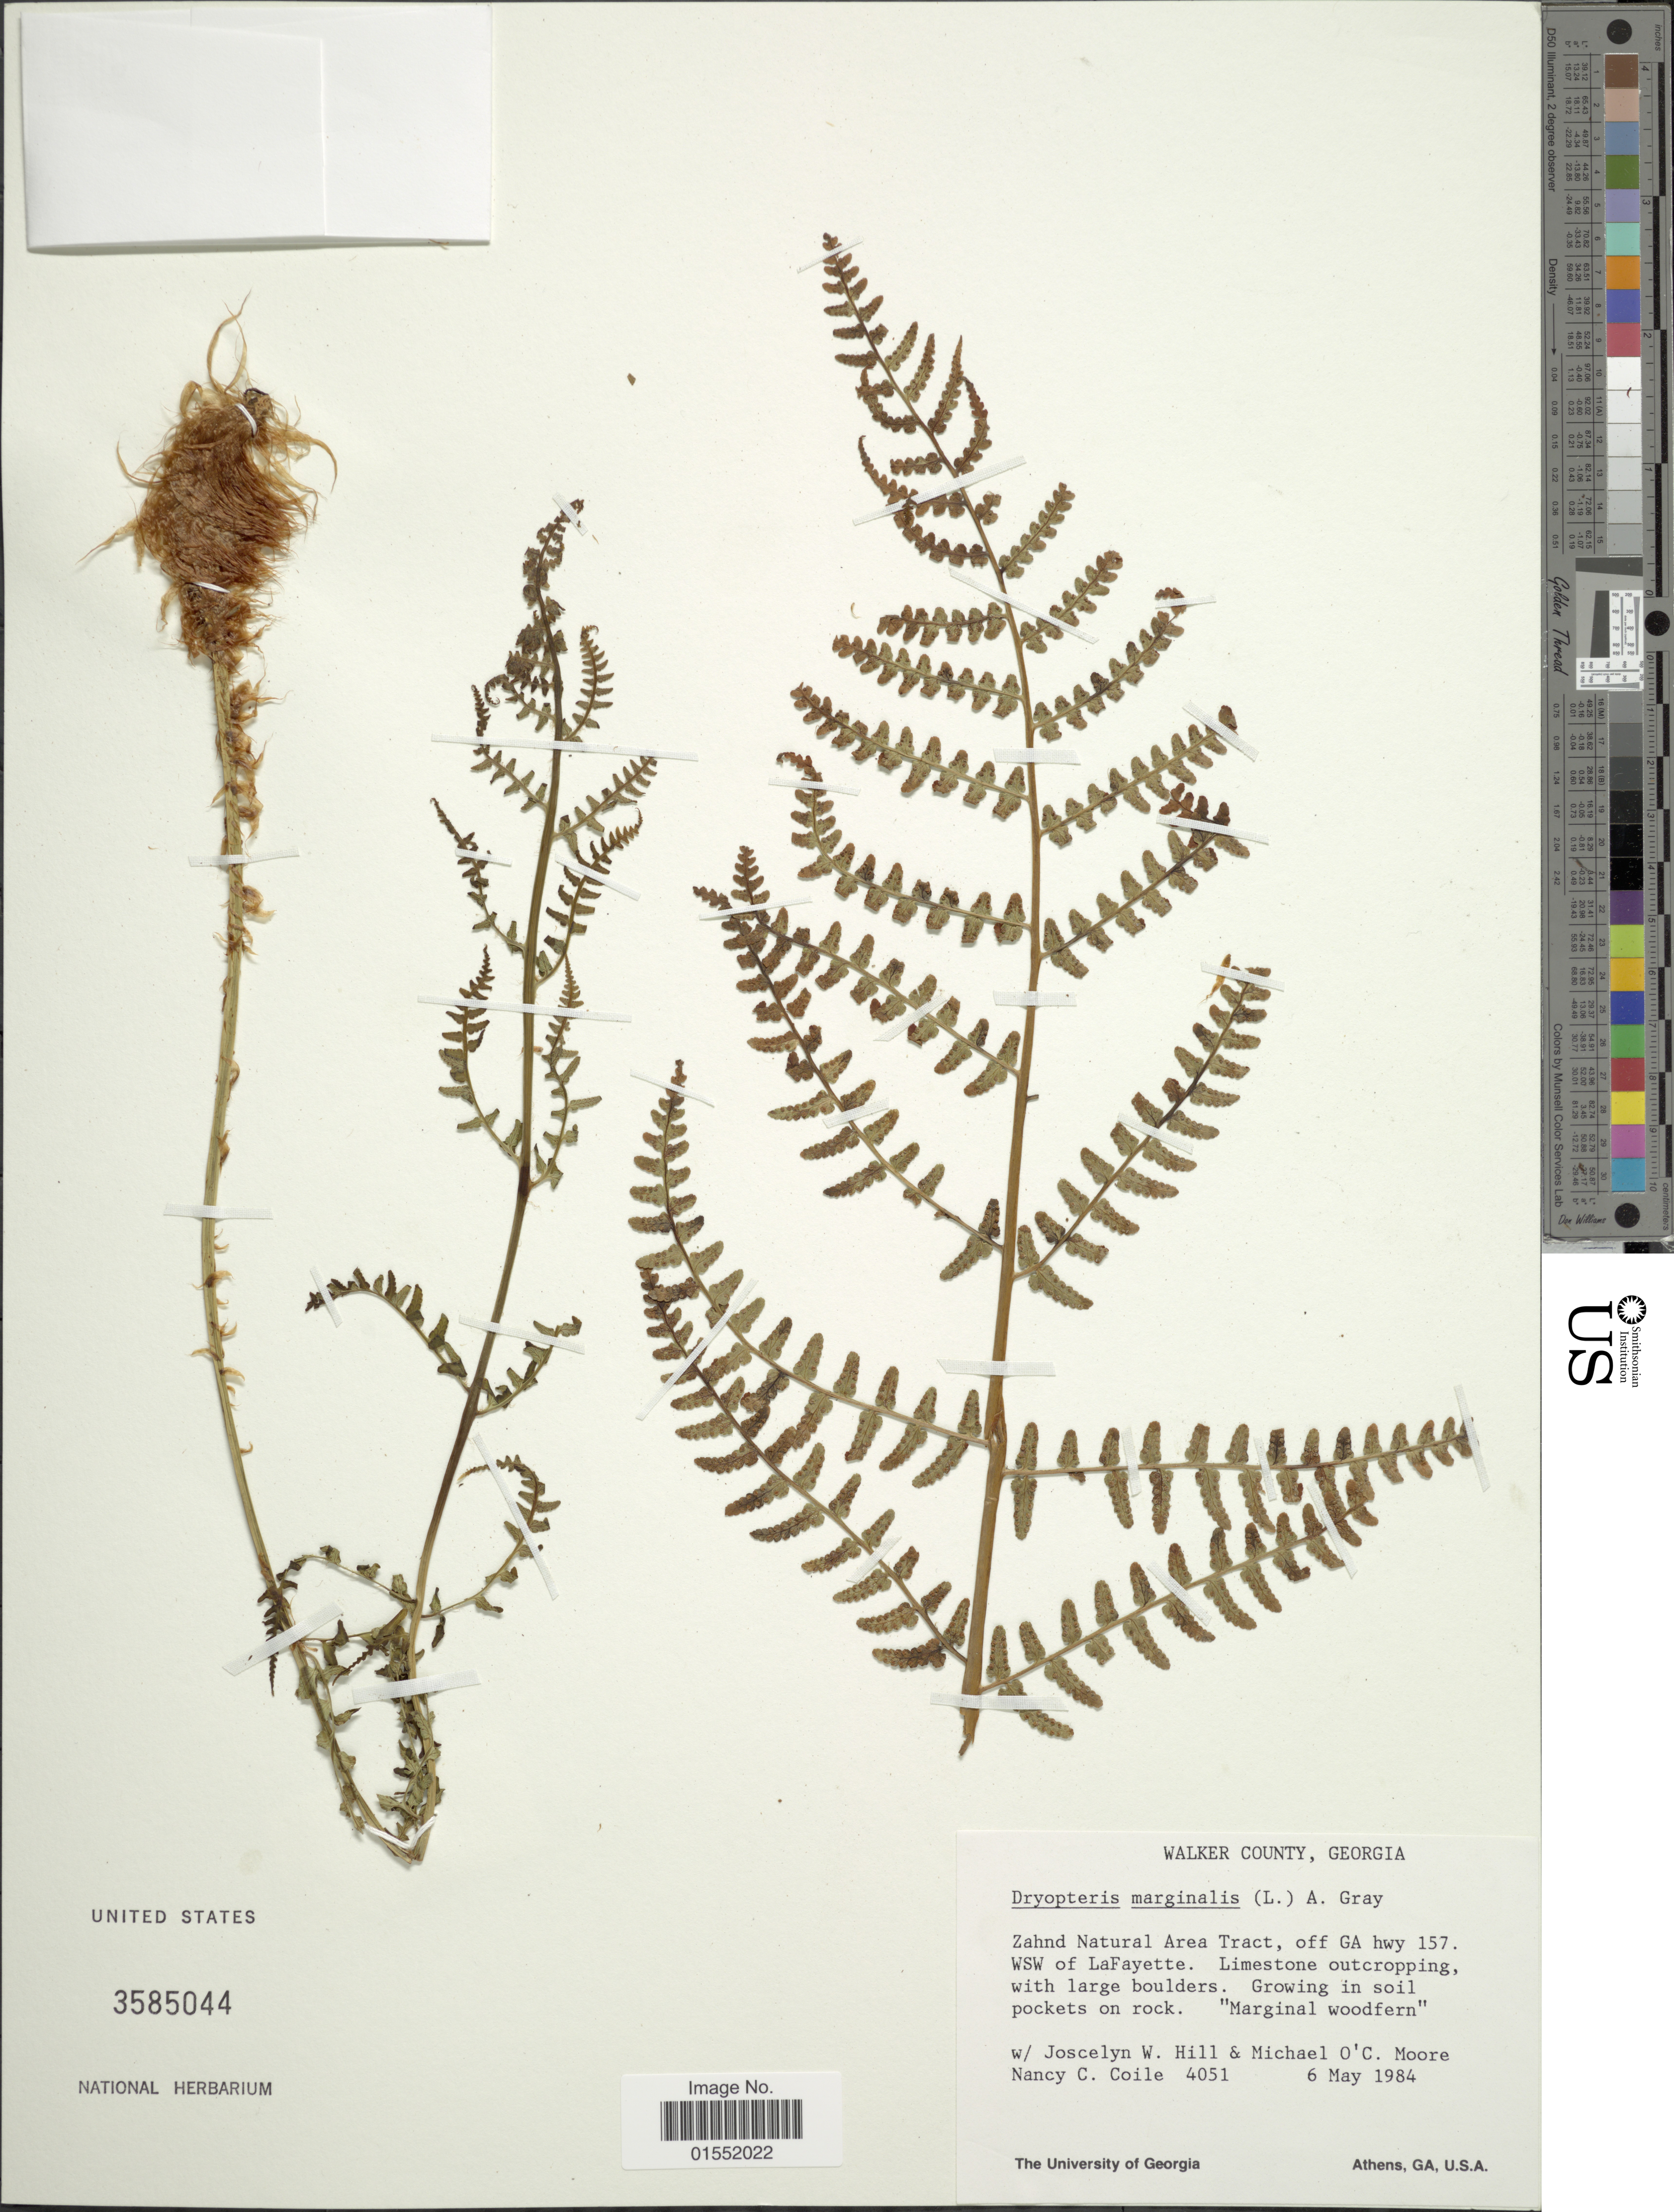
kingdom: Plantae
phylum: Tracheophyta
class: Polypodiopsida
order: Polypodiales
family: Dryopteridaceae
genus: Dryopteris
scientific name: Dryopteris marginalis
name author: (L.) A. Gray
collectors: N. C. Coile, J. W. Hill & M. Moore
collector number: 4051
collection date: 1984-05-06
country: United States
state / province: Georgia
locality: Walker County, Zahnd Natural Area Tract, off GA hwy 157. WSW of LaFayette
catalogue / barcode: US 3585044